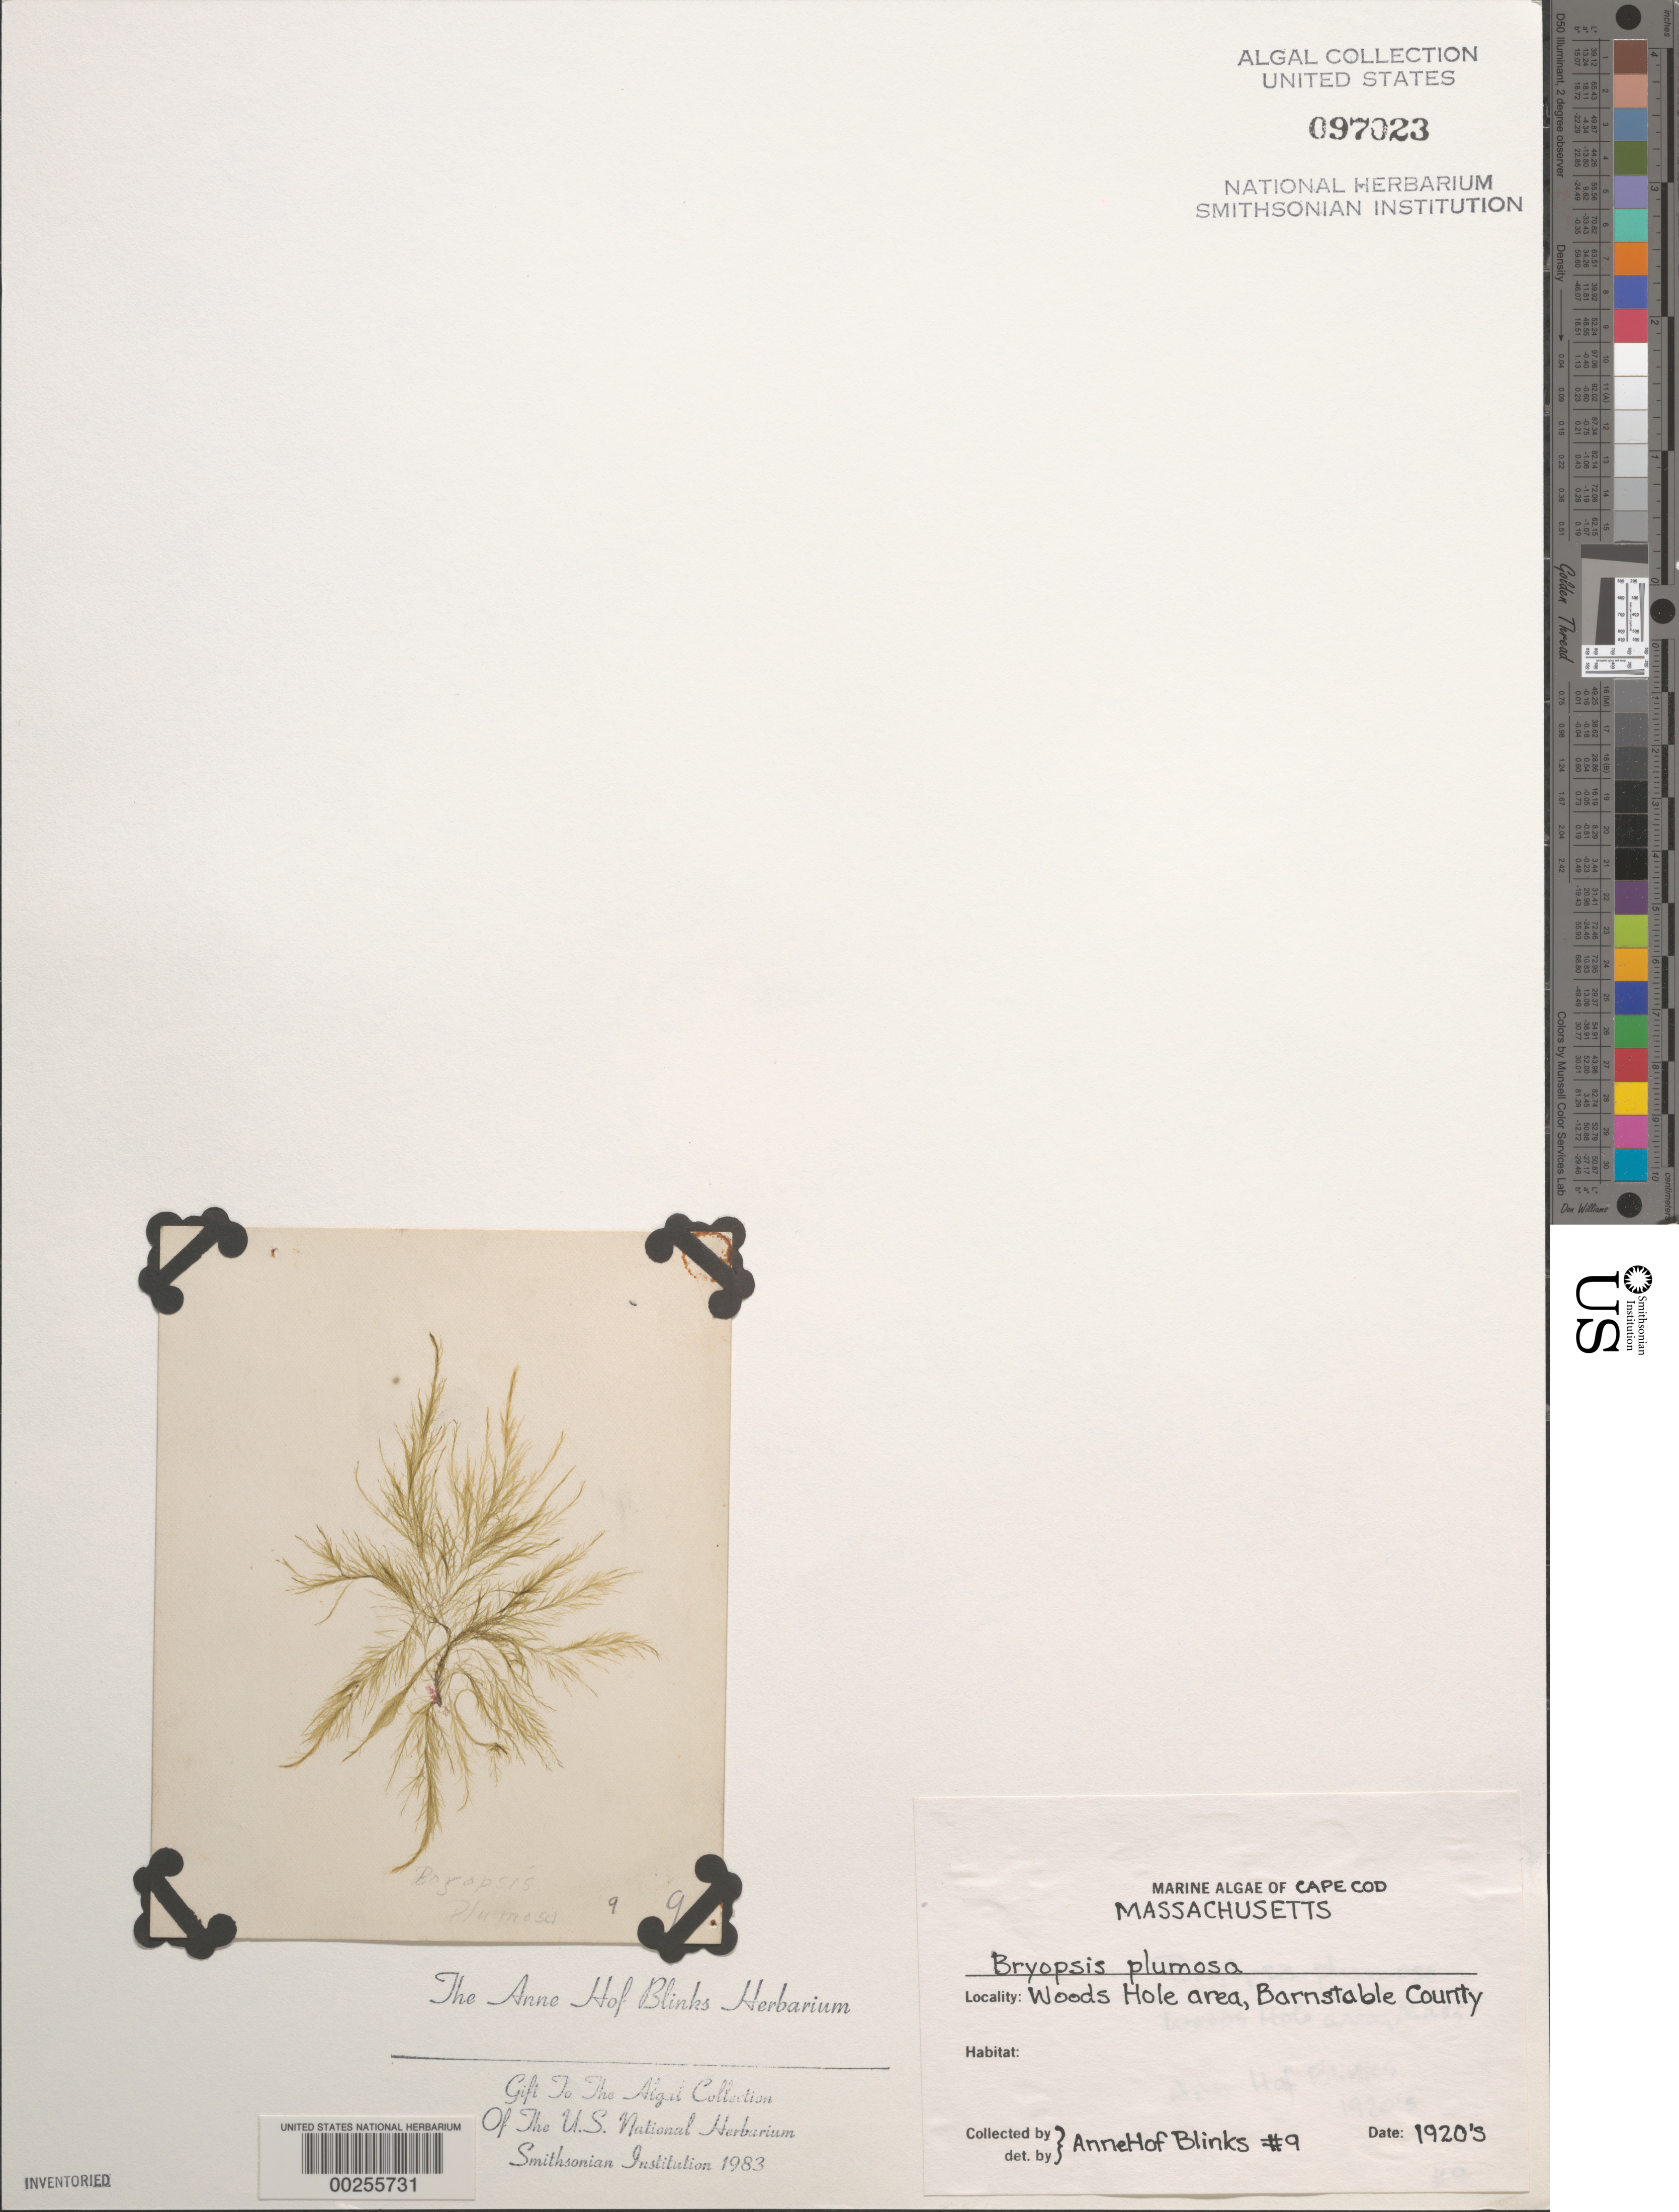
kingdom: Plantae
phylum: Chlorophyta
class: Ulvophyceae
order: Bryopsidales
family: Bryopsidaceae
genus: Bryopsis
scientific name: Bryopsis plumosa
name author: (Huds.) C. Agardh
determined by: Blinks, Anne Hof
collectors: A. Blinks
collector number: AHB 9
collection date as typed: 192-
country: United States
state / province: Massachusetts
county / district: Barnstable County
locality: Woods Hole area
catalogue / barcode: US 97023